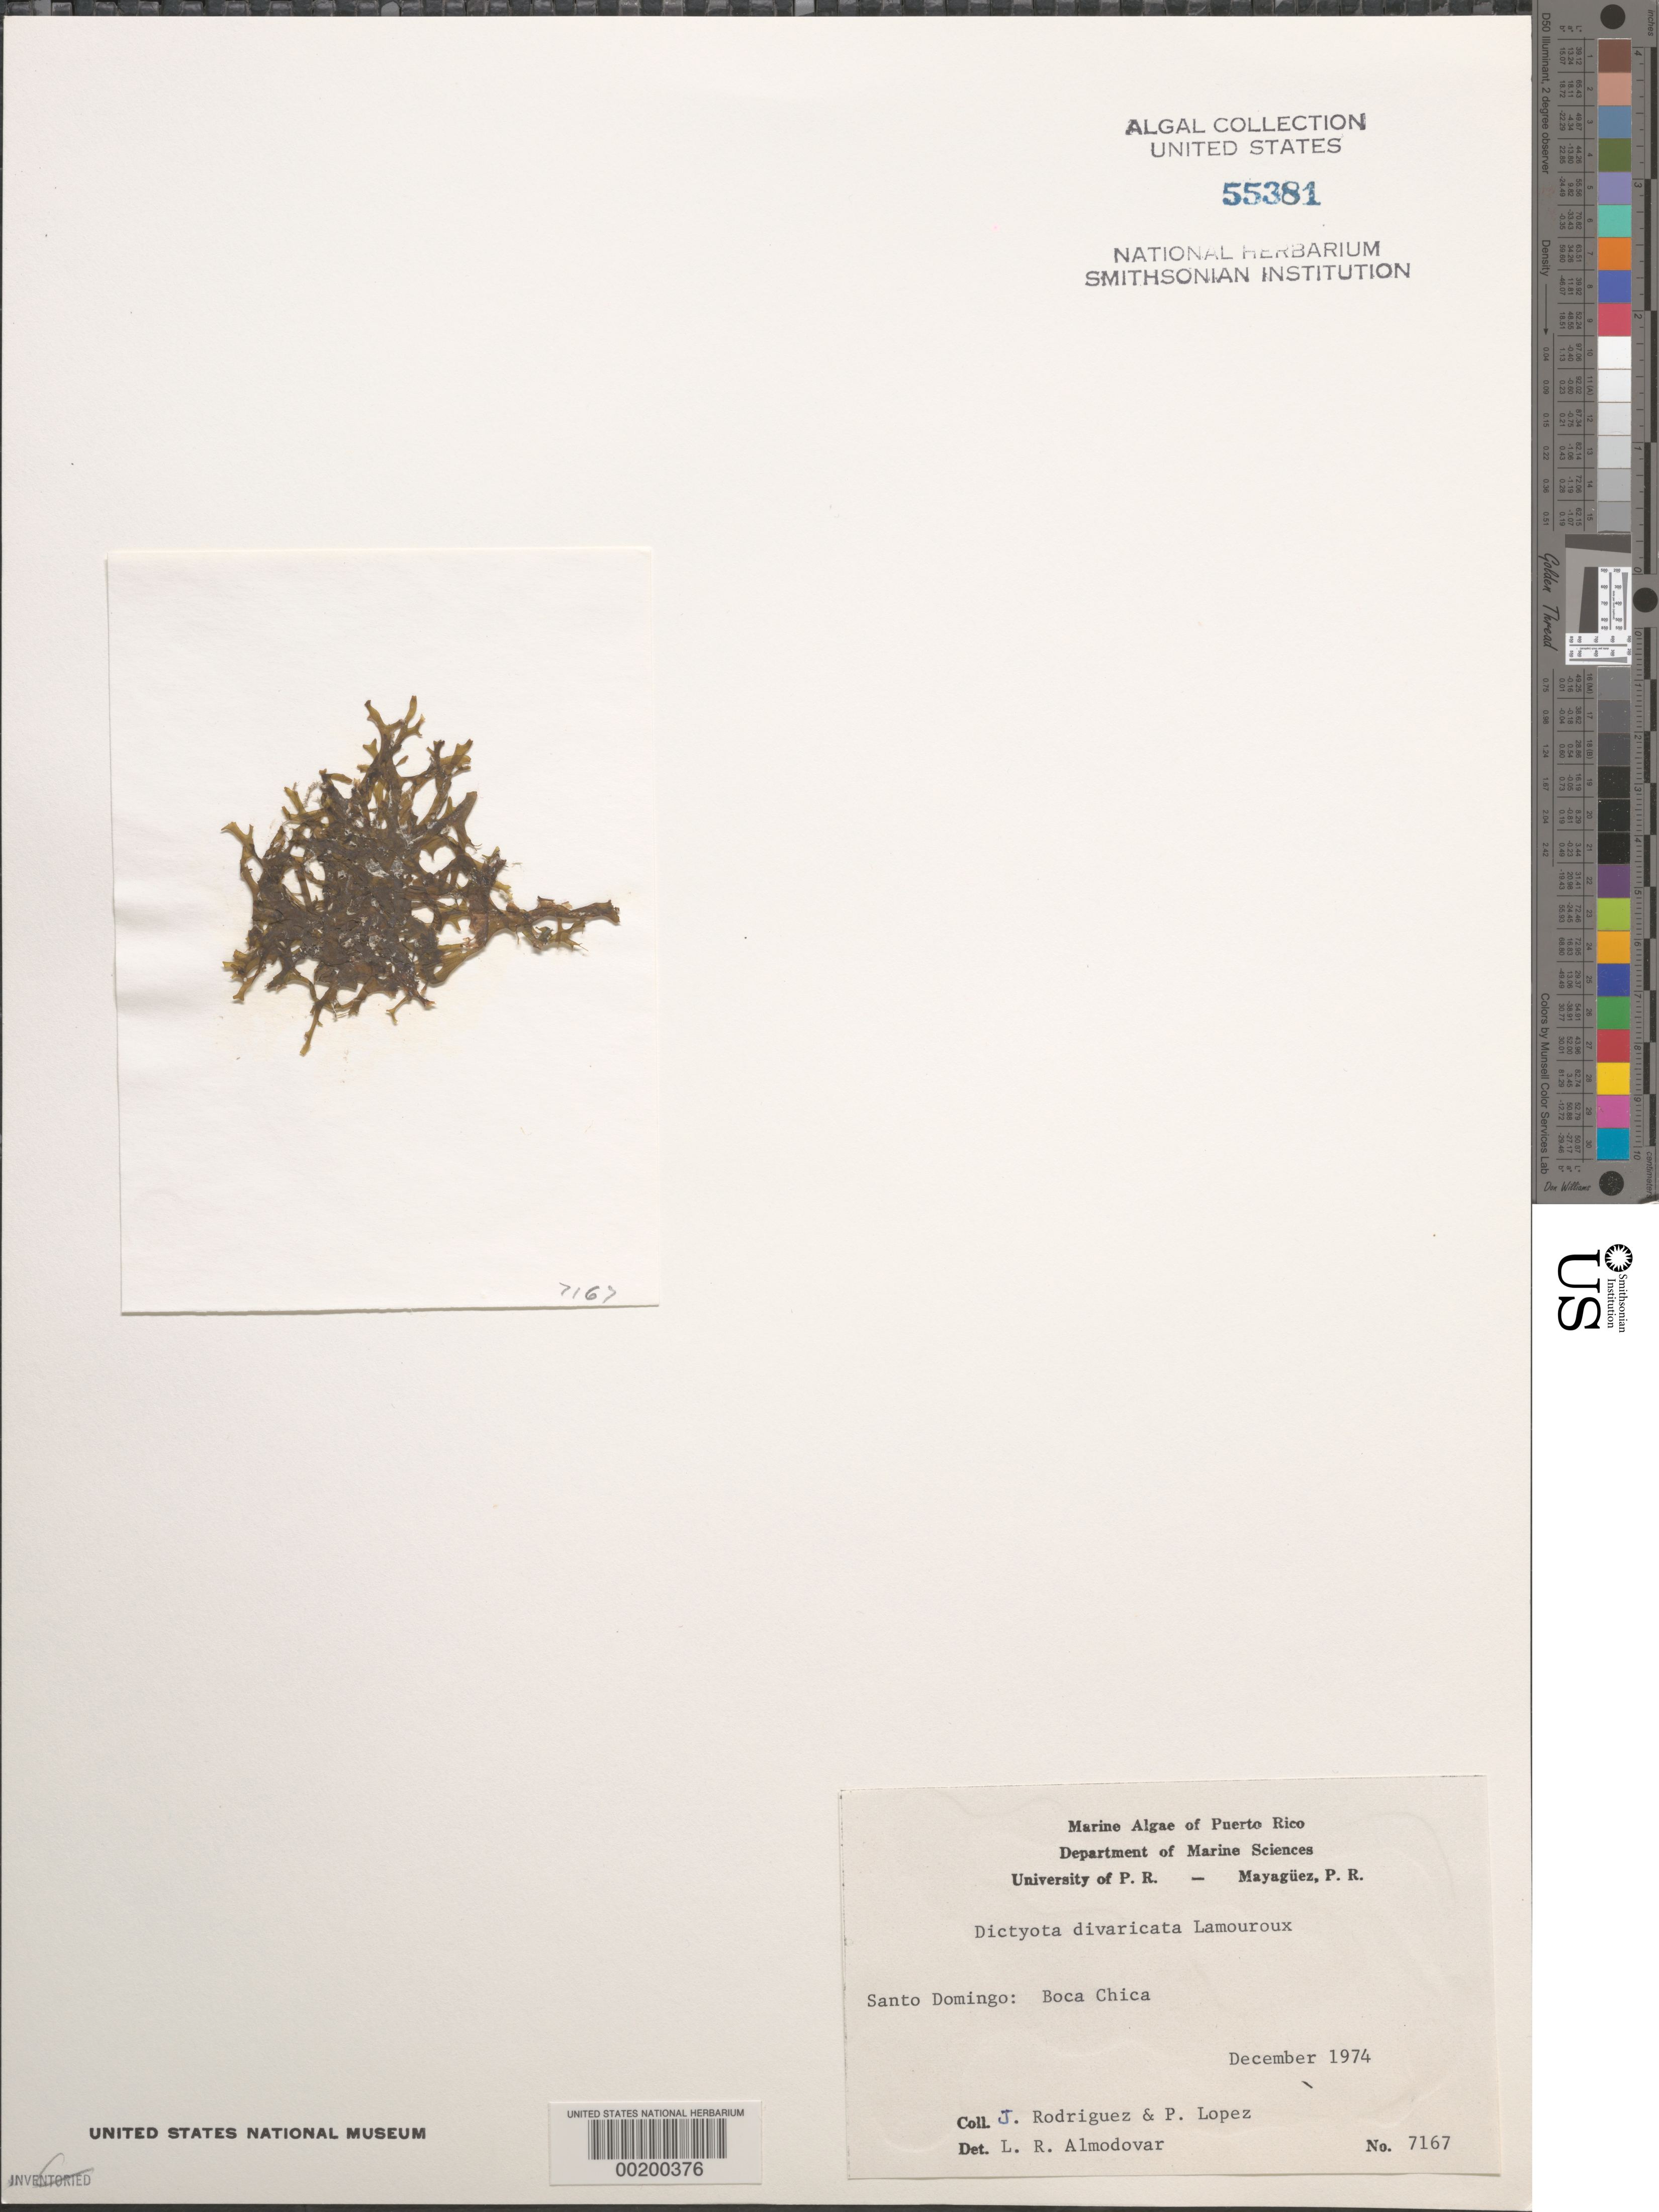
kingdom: Chromista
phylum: Ochrophyta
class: Phaeophyceae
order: Dictyotales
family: Dictyotaceae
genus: Dictyota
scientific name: Dictyota divaricata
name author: J.V.Lamouroux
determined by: Almodovar, L. R.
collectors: J. Rodriguez & P. Lopez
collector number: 7167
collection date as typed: Dec 1974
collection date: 1974-12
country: Dominican Republic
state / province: Distrito Nacional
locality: Boca chica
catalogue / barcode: US 55381